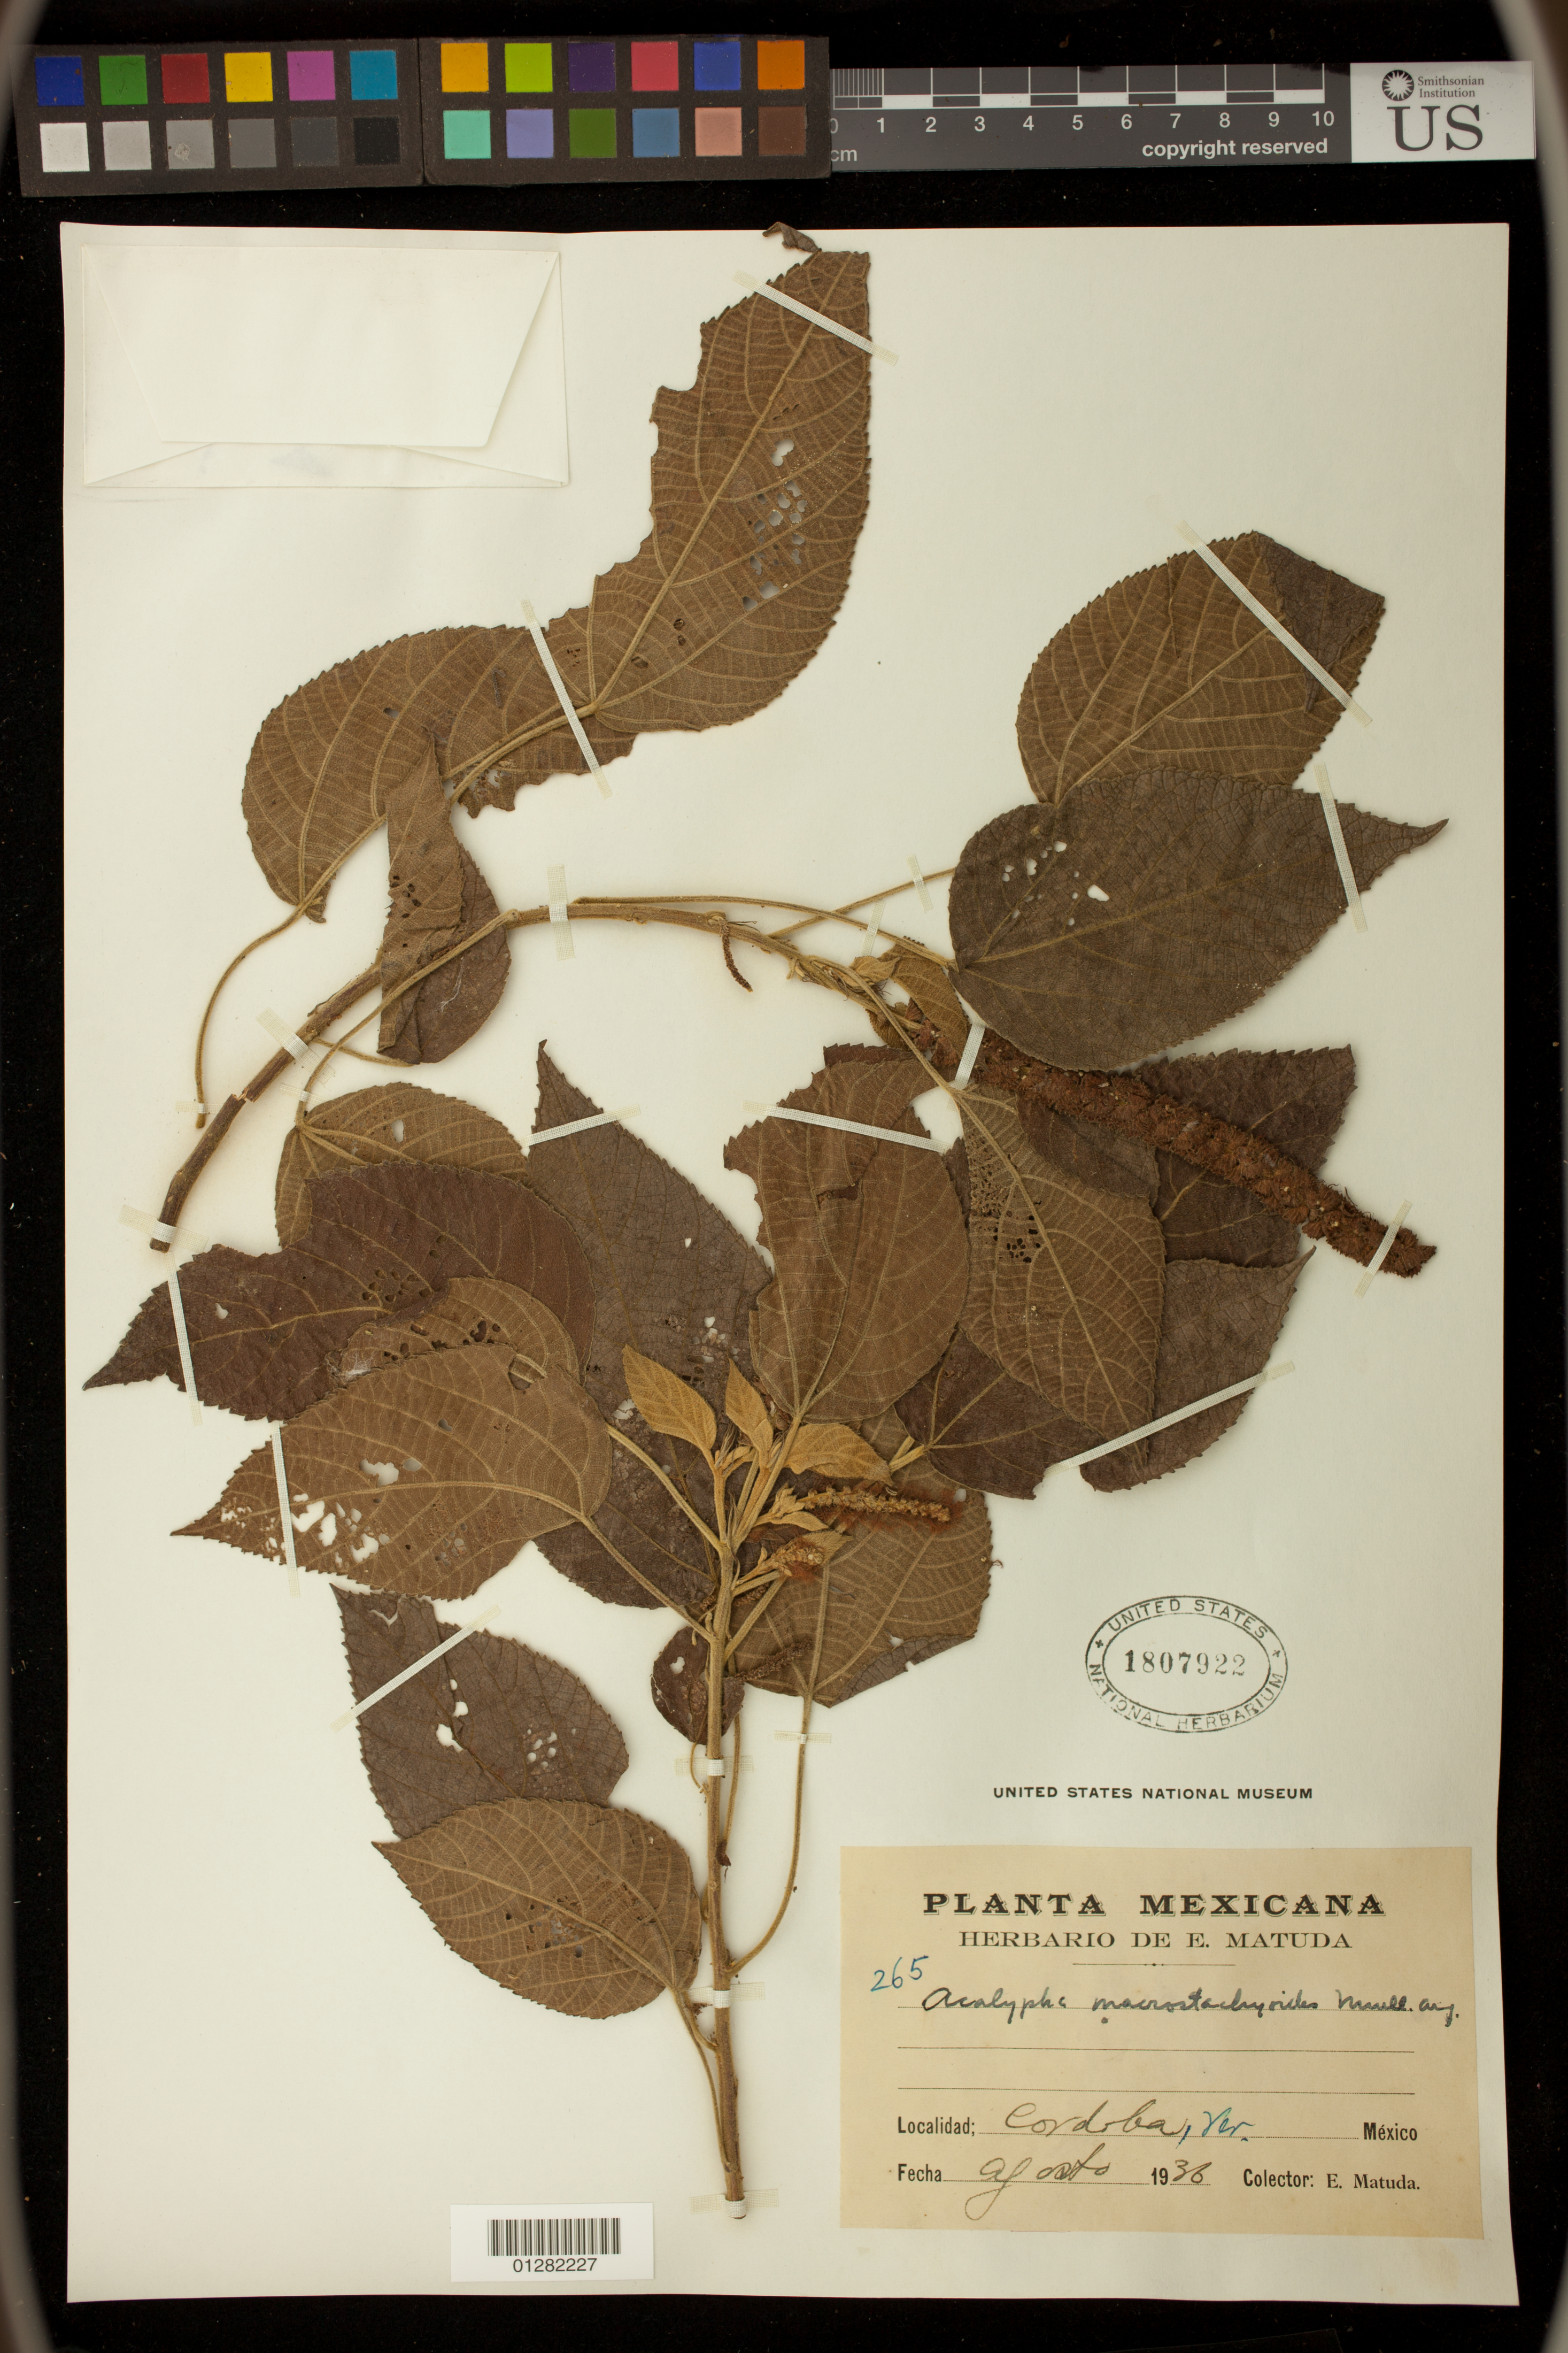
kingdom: Plantae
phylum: Tracheophyta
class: Magnoliopsida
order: Malpighiales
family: Euphorbiaceae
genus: Acalypha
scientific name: Acalypha macrostachyoides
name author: Müll. Arg.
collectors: O. Téllez V.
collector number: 265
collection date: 1936-08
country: Mexico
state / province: Veracruz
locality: Cordoba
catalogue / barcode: US 1807922